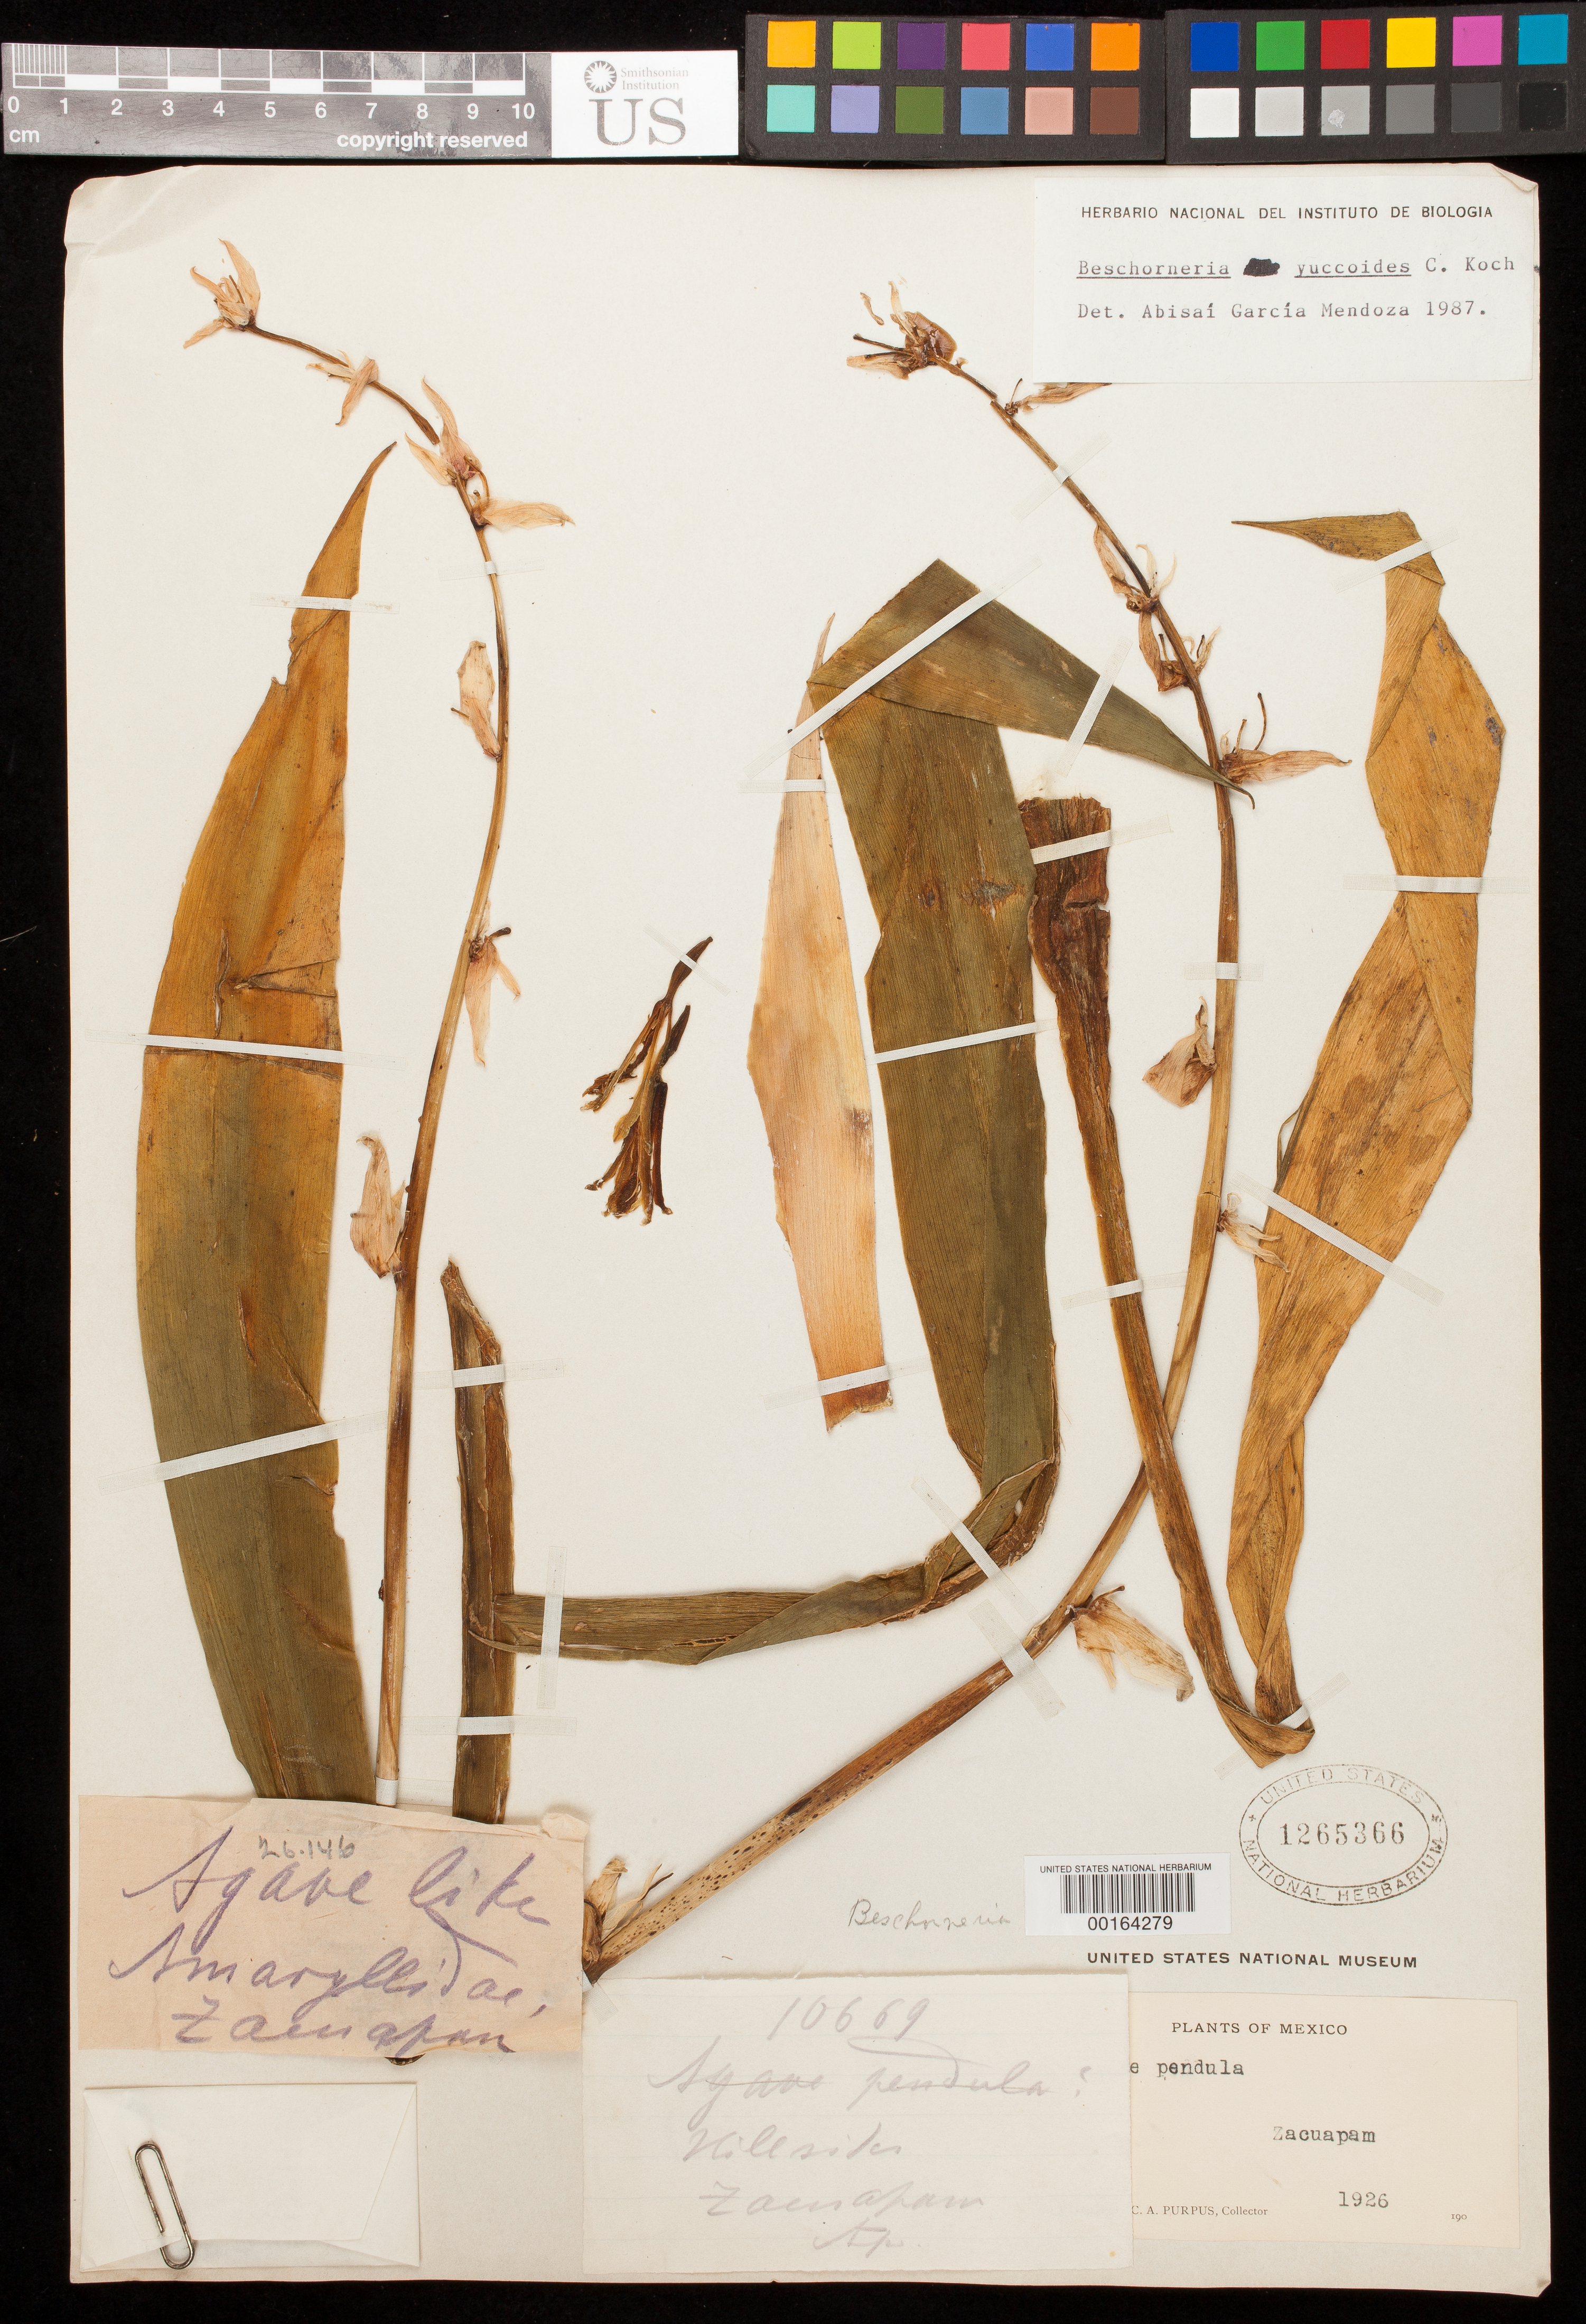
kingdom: Plantae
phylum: Tracheophyta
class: Liliopsida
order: Asparagales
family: Asparagaceae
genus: Beschorneria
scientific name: Beschorneria yuccoides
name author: K. Koch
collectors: C. A. Purpus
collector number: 10669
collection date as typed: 1926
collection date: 1926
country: Mexico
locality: Zacuapam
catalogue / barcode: US 1265366